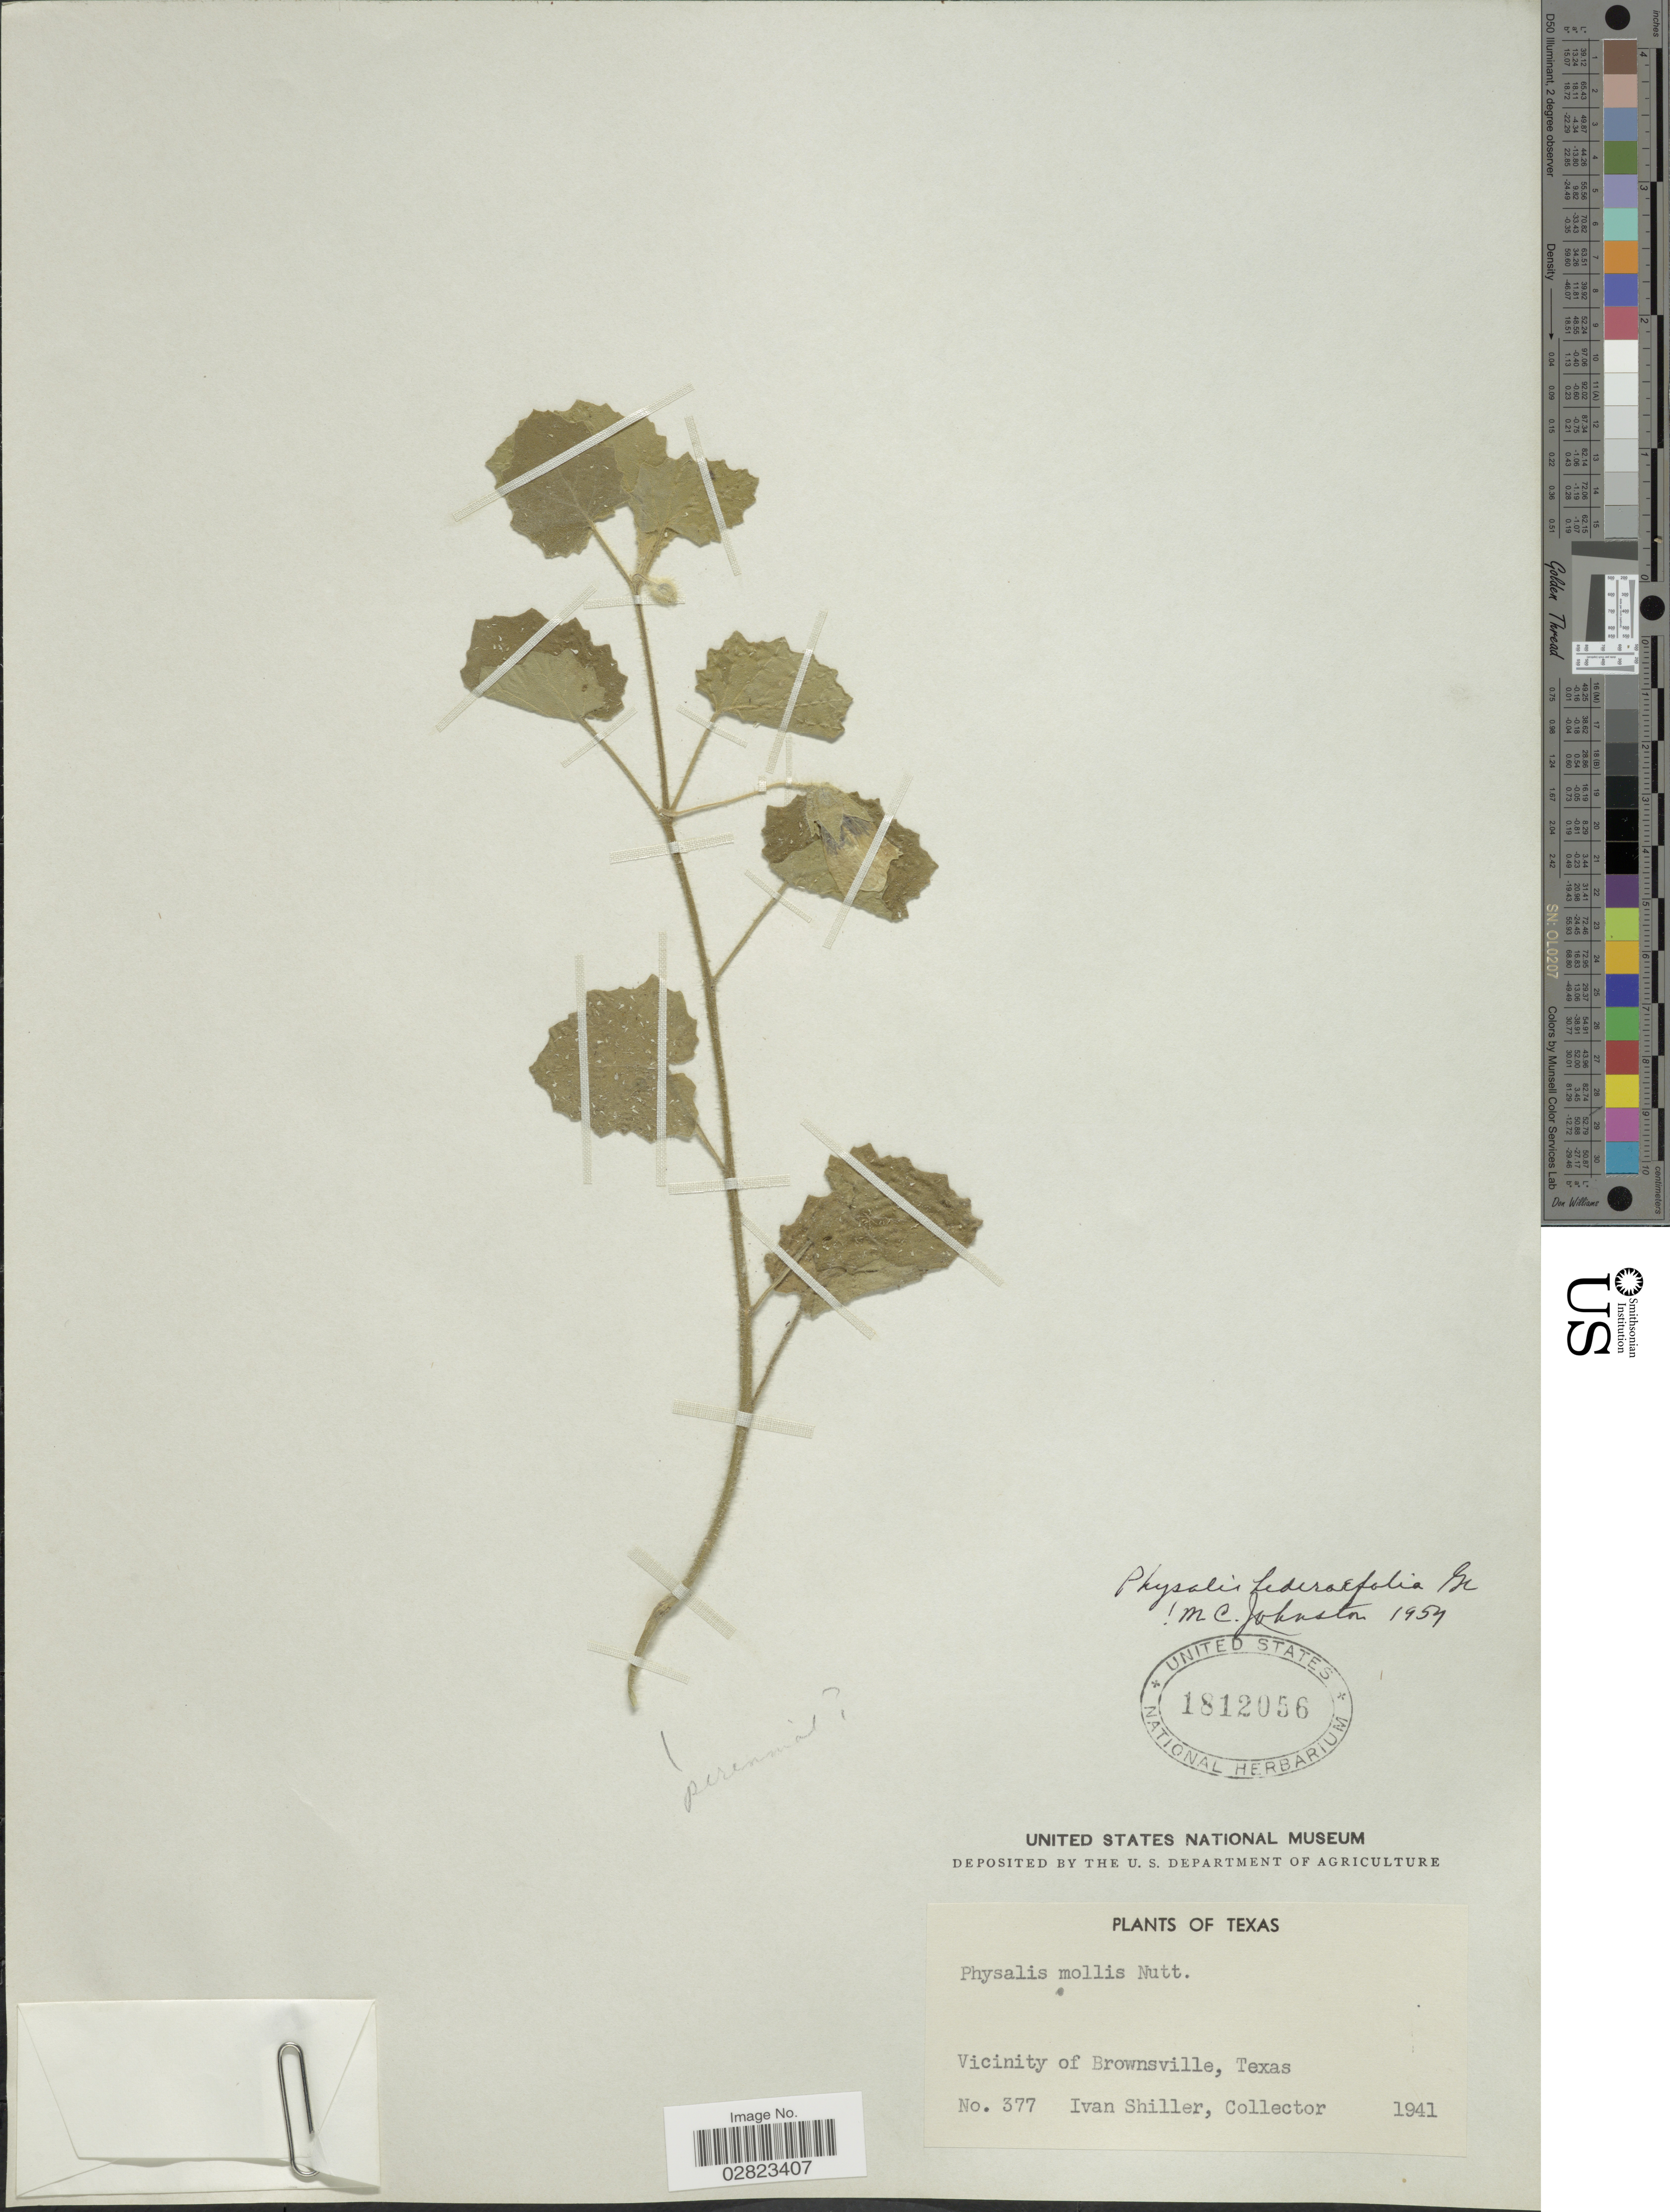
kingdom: Plantae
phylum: Tracheophyta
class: Magnoliopsida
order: Solanales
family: Solanaceae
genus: Physalis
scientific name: Physalis hederifolia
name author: A. Gray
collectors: I. Shiller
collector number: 377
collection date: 1941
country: United States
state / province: Texas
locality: Vicinity of Brownsville.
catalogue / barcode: US 1812056